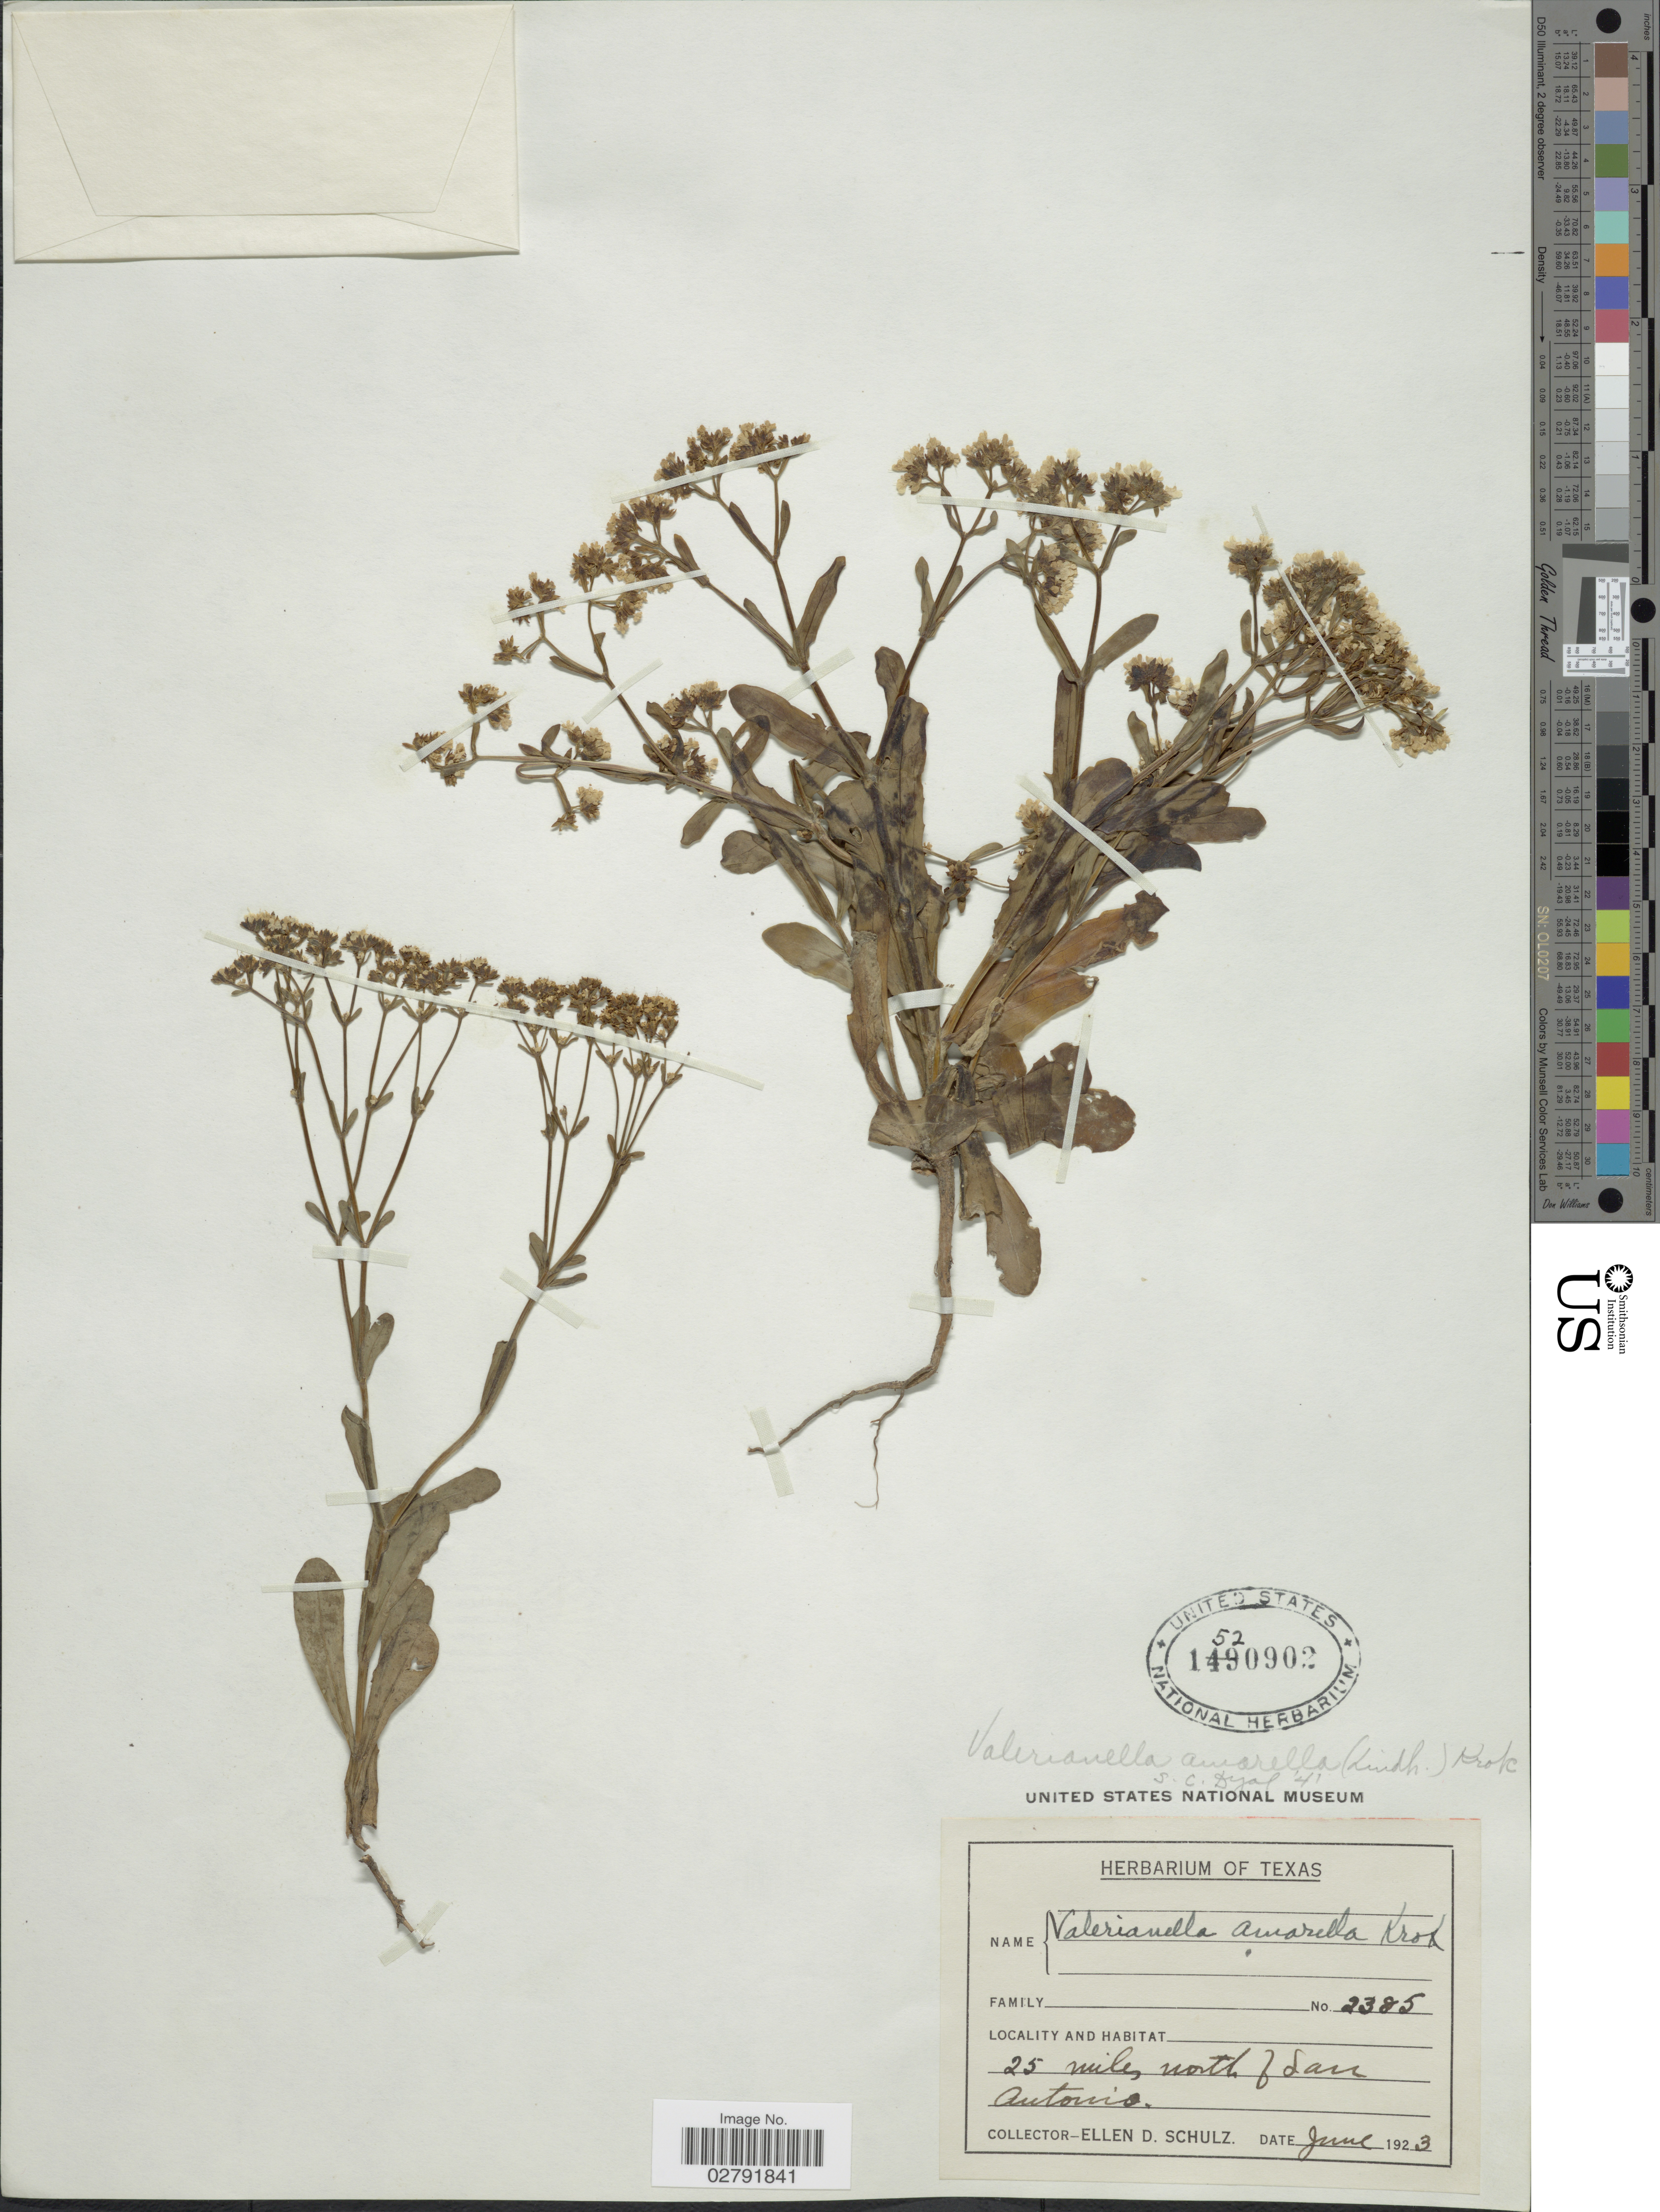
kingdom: Plantae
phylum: Tracheophyta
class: Magnoliopsida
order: Dipsacales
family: Caprifoliaceae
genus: Valerianella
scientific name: Valerianella amarella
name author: (Lindl. ex Engelm.) Krok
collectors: E. D. Schulz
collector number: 2385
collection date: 1923-06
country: United States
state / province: Texas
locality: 25 miles north of San Antonio.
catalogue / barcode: US 1520902